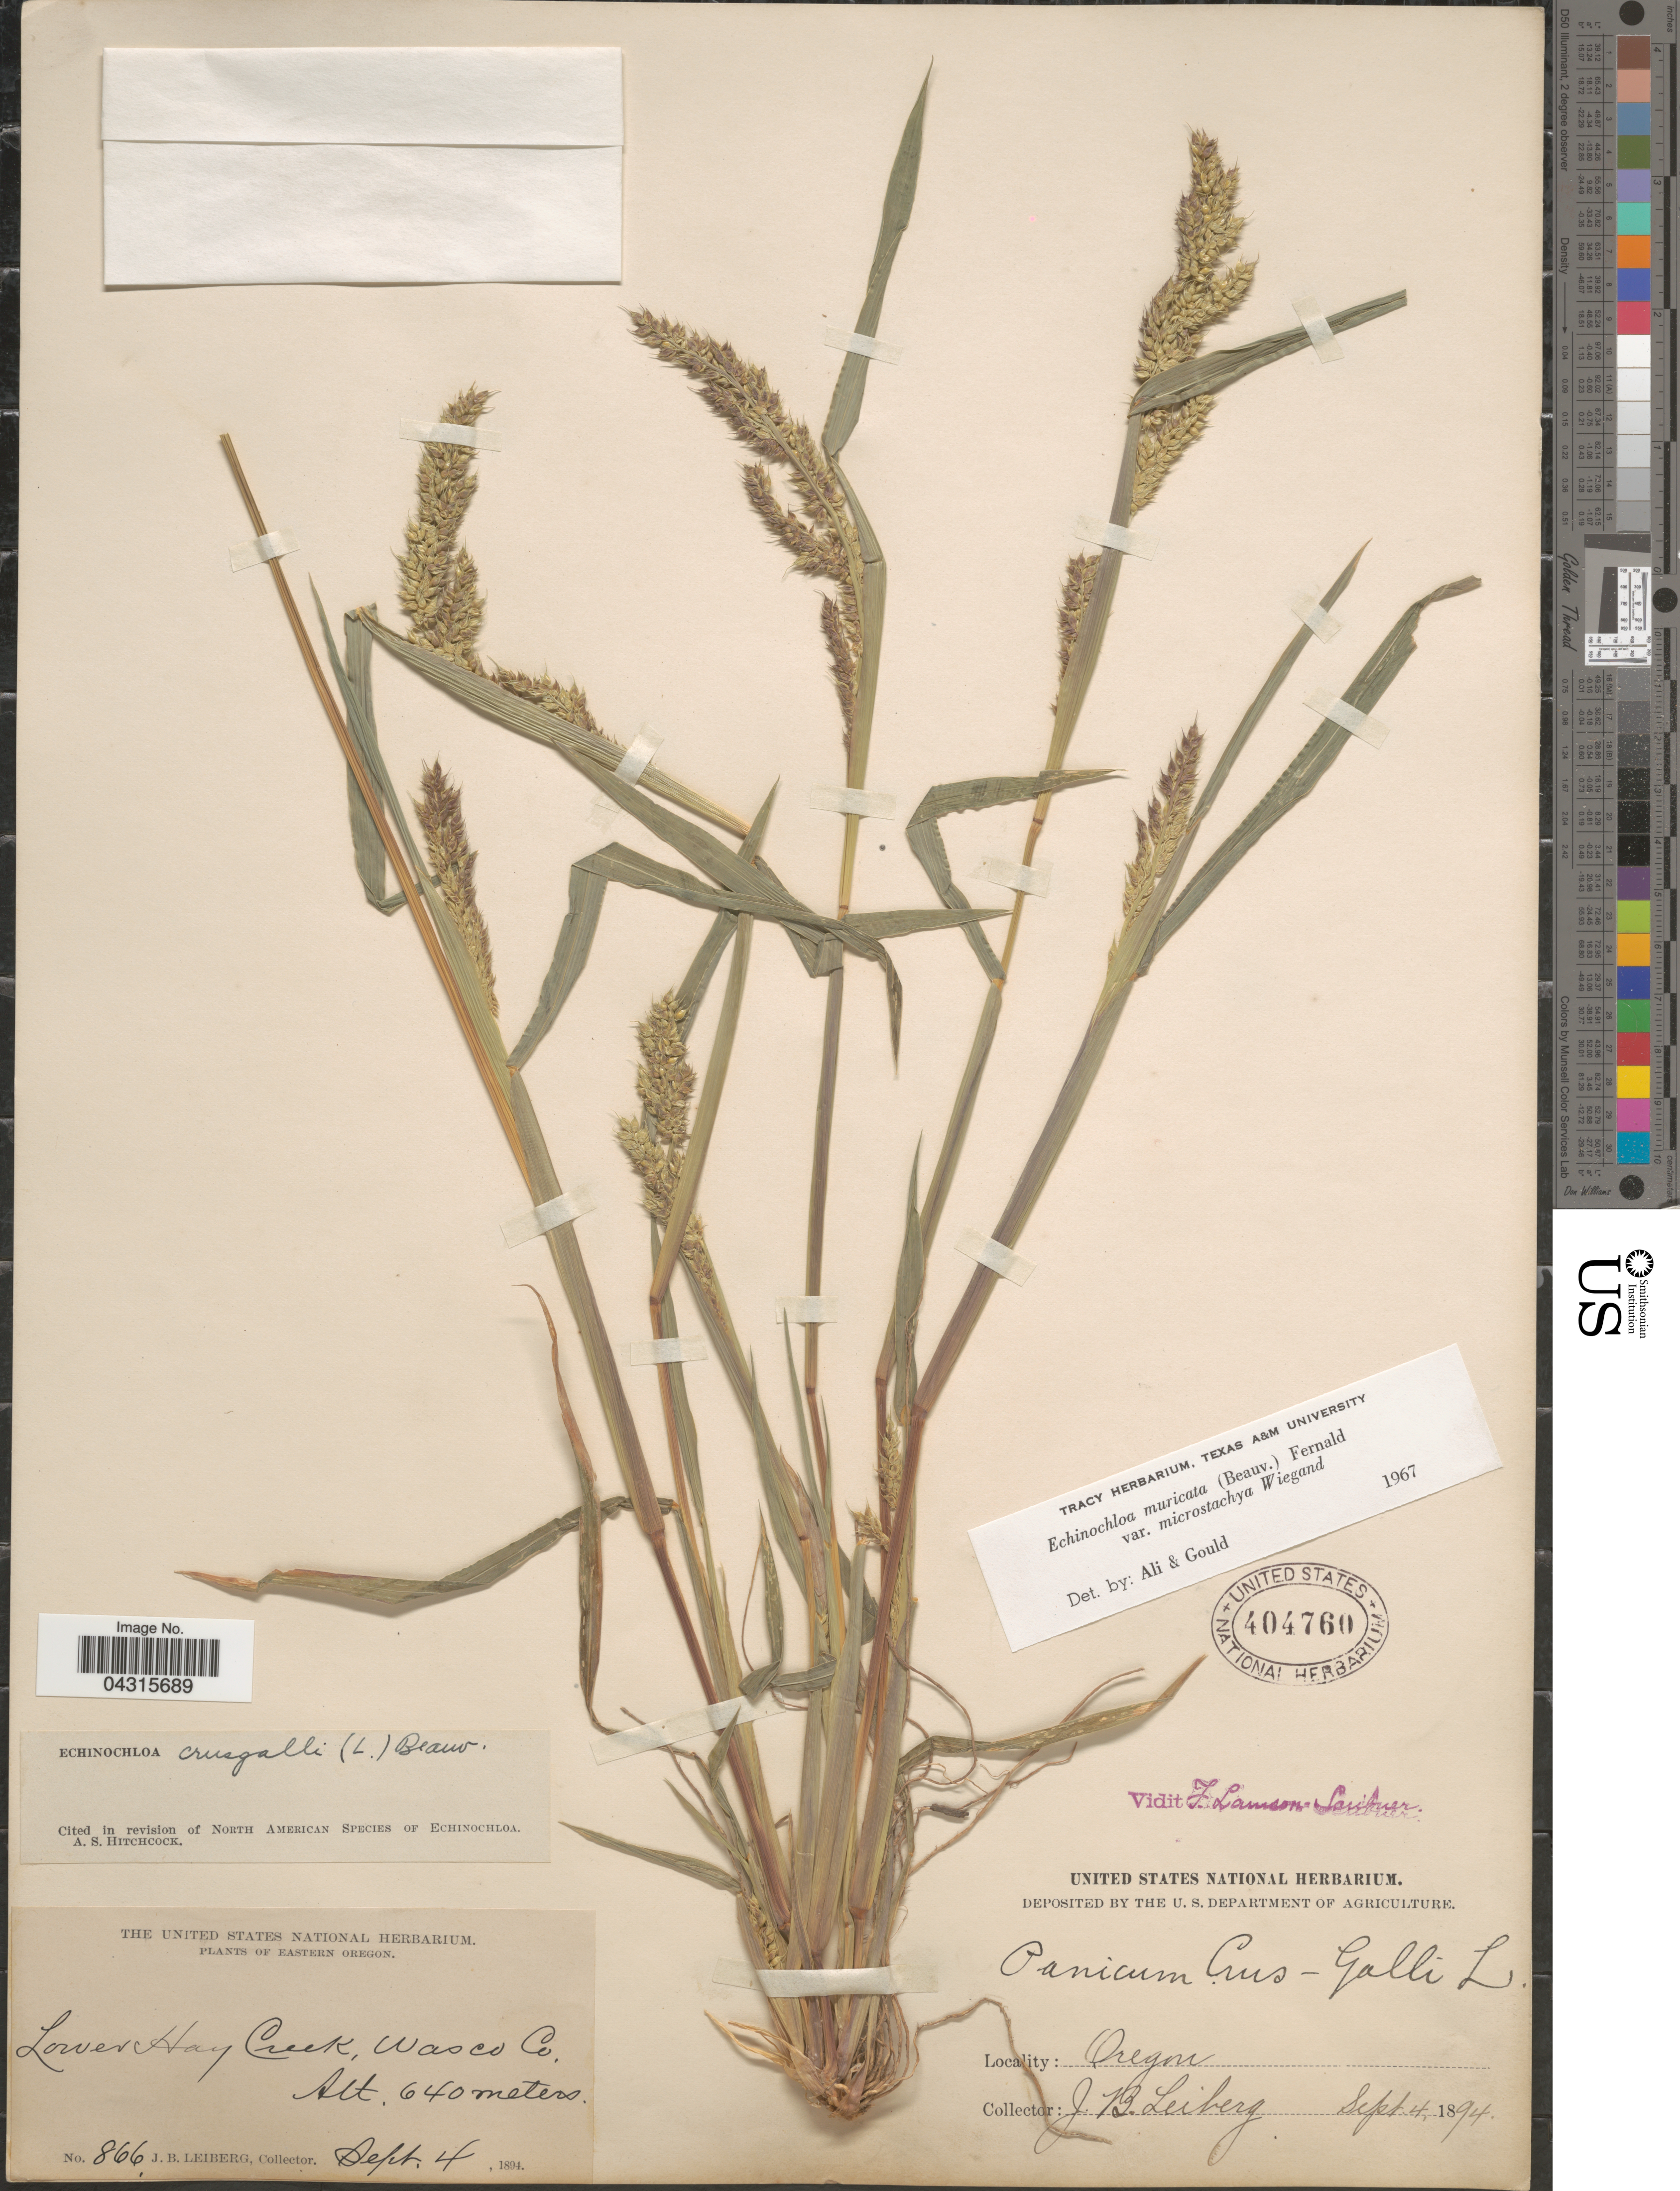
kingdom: Plantae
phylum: Tracheophyta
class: Liliopsida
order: Poales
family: Poaceae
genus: Echinochloa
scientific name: Echinochloa muricata var. microstachya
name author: Wiegand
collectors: J. B. Leiberg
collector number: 866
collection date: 1894-09-04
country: United States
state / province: Oregon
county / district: Wasco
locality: Eastern Oregon. Lower Hay Creek, Wasco Co.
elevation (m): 640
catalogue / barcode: US 404760